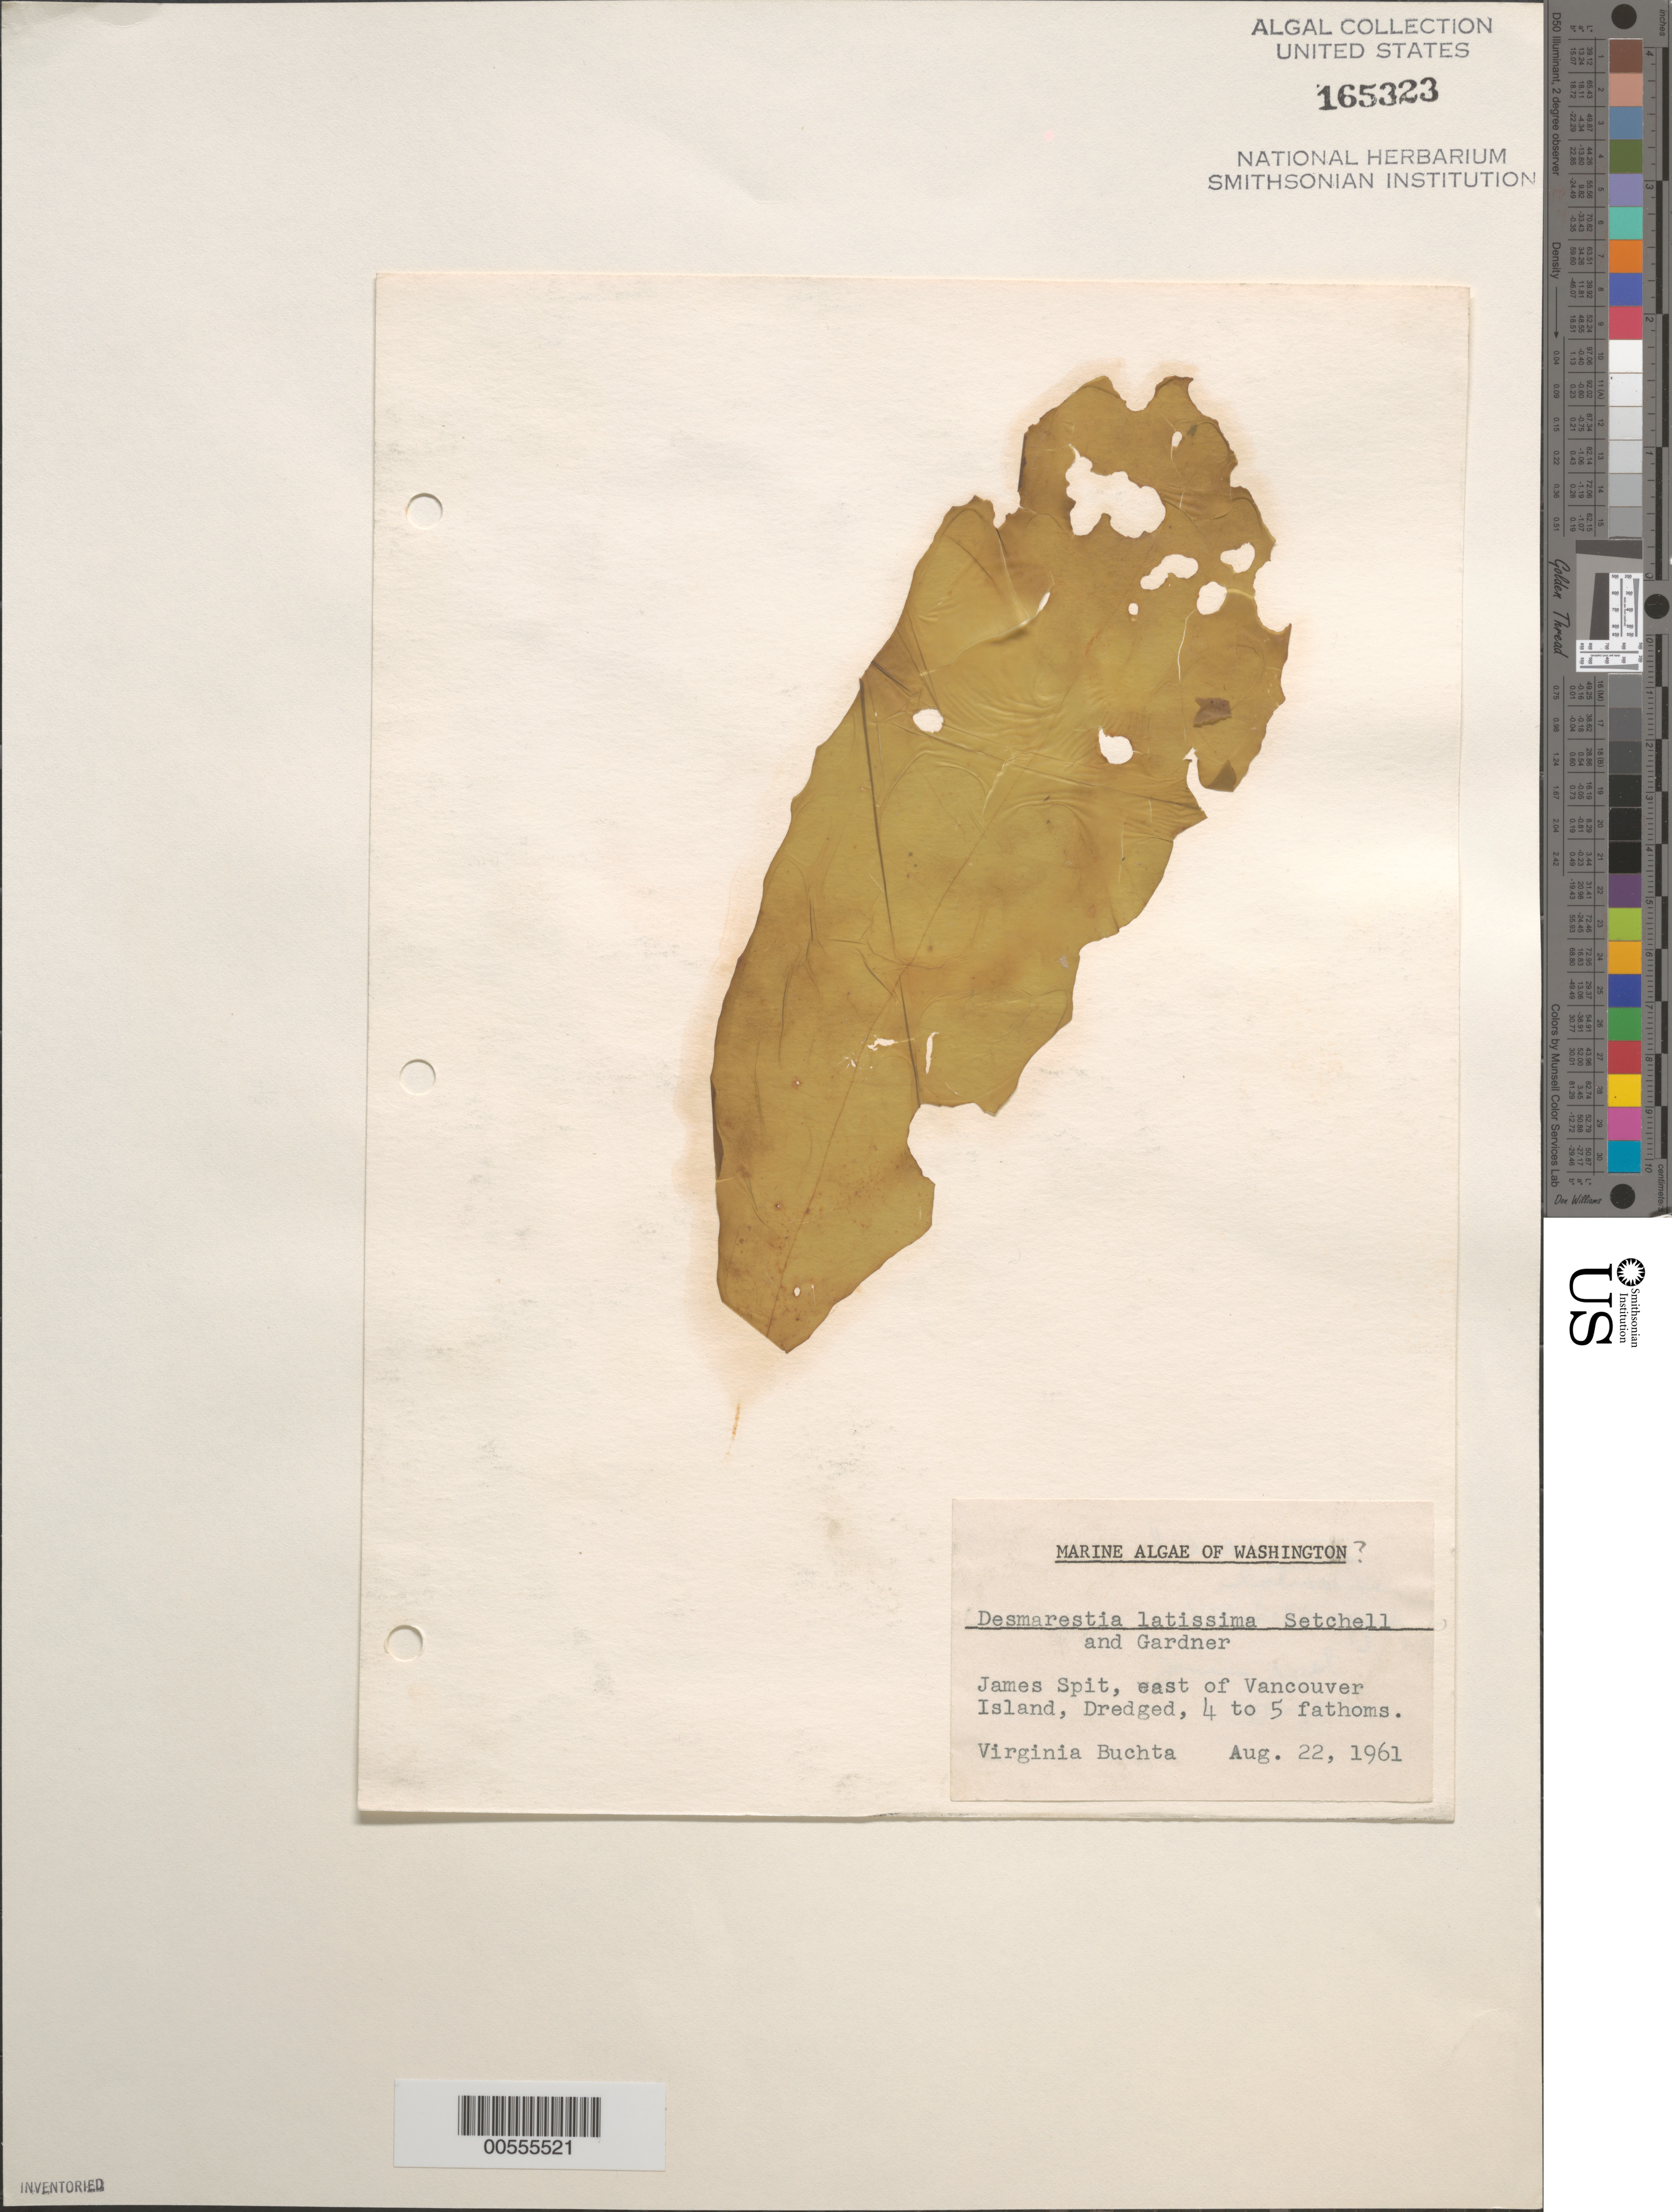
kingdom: Chromista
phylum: Ochrophyta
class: Phaeophyceae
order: Desmarestiales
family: Desmarestiaceae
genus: Desmarestia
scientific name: Desmarestia latissima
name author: Setch. & N.L. Gardner in Pease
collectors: V. Buchta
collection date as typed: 22 Aug 1961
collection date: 1961-08-22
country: Canada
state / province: British Columbia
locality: James Spit, east of Vancouver Island, Canada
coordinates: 48 35' N, 123 20" W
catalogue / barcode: US 165323